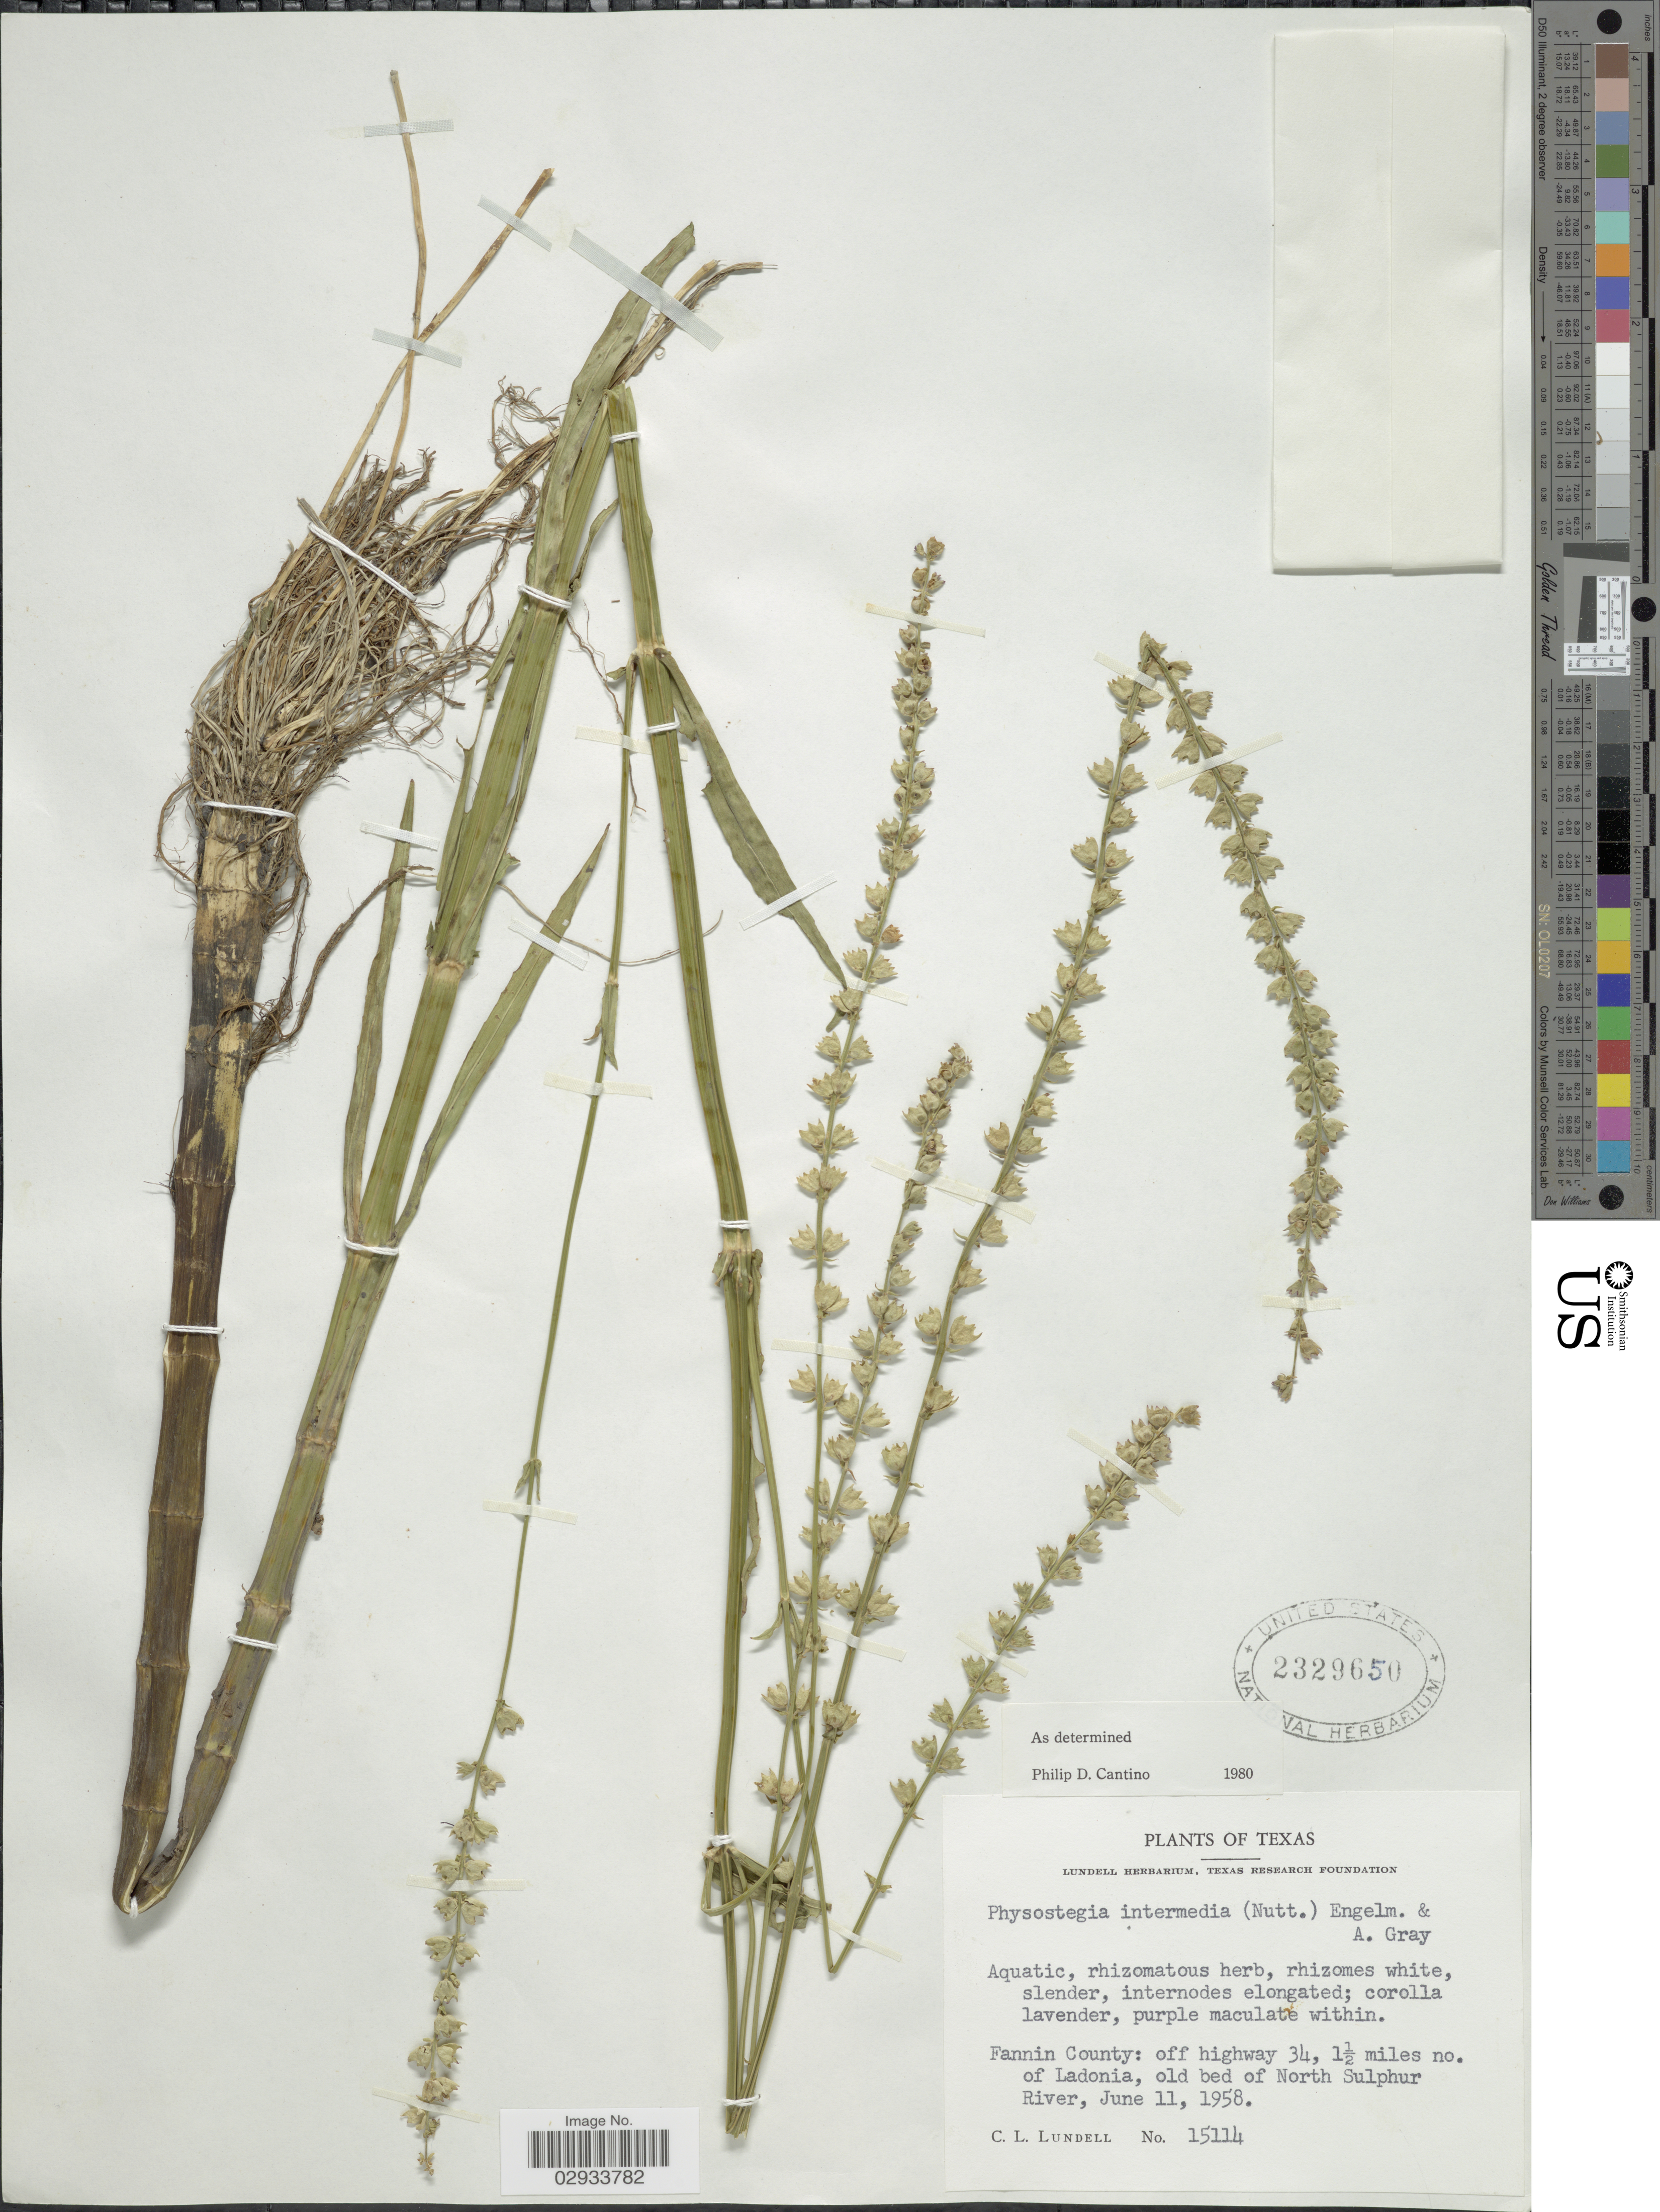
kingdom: Plantae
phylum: Tracheophyta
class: Magnoliopsida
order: Lamiales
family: Lamiaceae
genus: Physostegia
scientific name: Physostegia intermedia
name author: (Nutt.) Engelm. & A. Gray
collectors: C. L. Lundell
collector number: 15114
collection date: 1958-06-11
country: United States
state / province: Texas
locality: Fannin County: off highway 34, 1½ miles no. of Ladonia, old bed of North Sulphur River.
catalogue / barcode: US 2329650